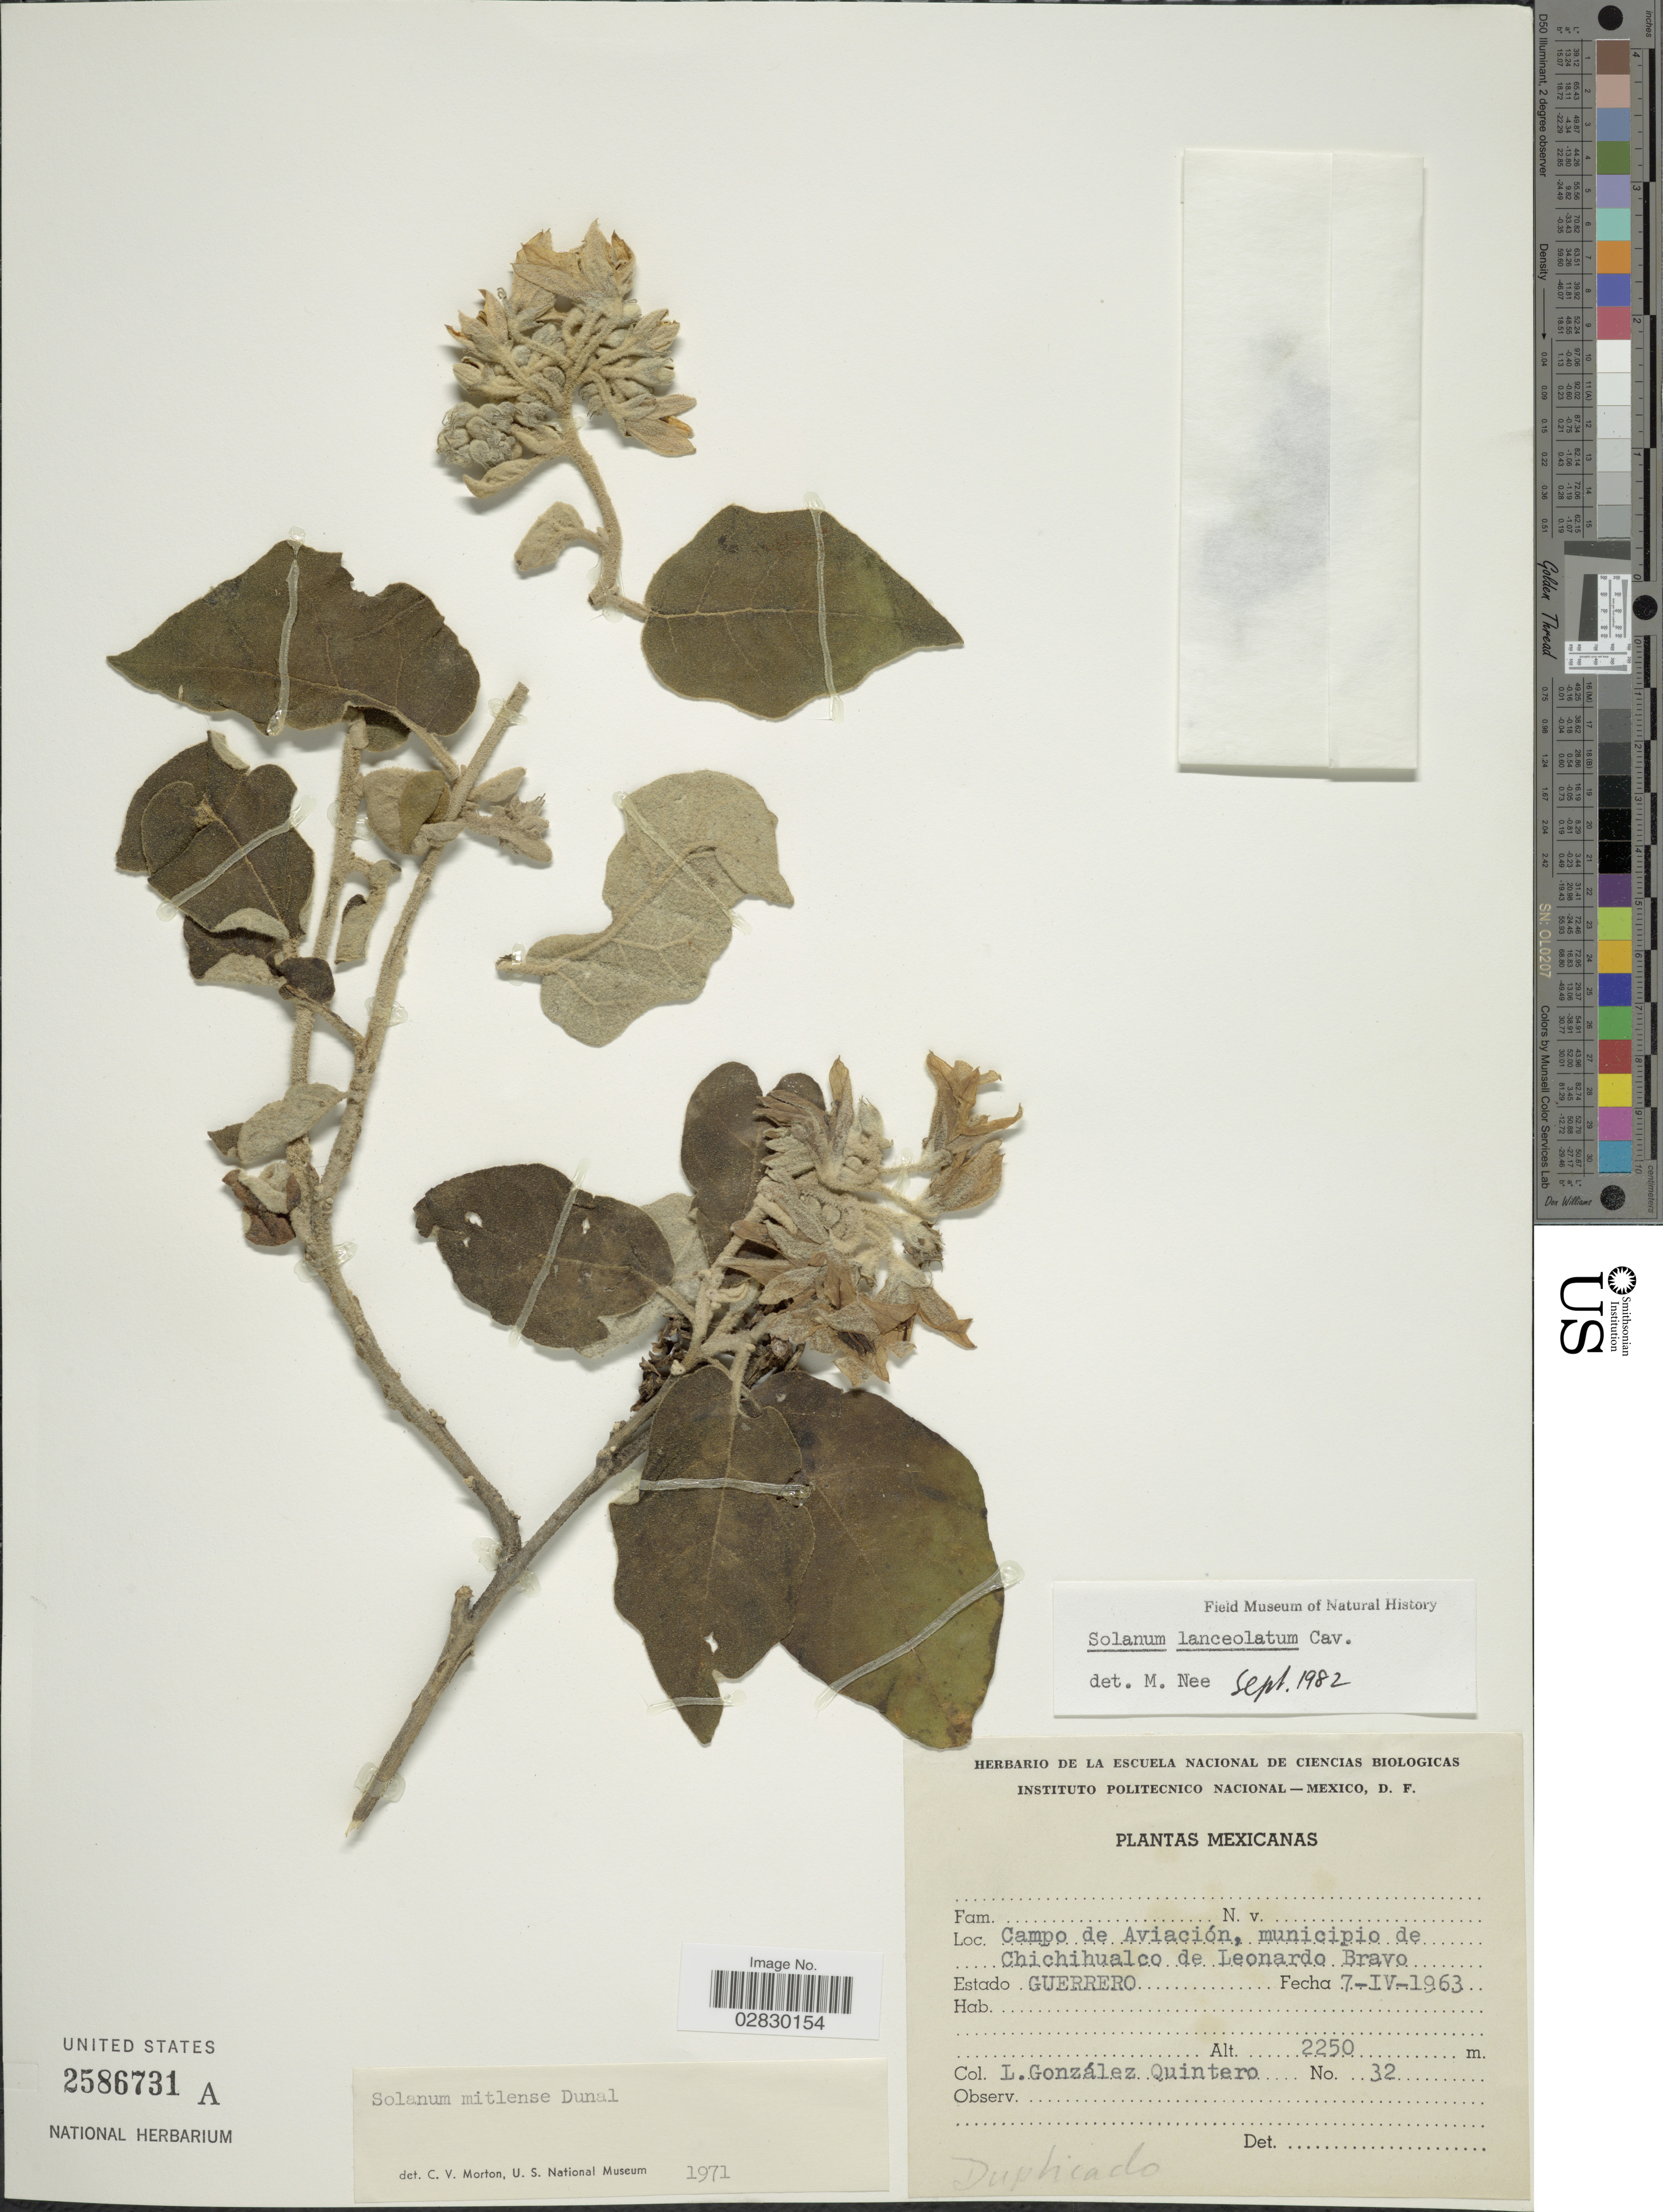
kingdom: Plantae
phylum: Tracheophyta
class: Magnoliopsida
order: Solanales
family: Solanaceae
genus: Solanum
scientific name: Solanum lanceolatum Berthault, nom. illeg.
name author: Berthault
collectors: L. González Quintero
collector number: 32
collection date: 1963-04-07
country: Mexico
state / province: Guerrero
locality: Campo de Aviación, municipio de Chichihualco de Leonardo Bravo.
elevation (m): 2250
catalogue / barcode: US 2586731A